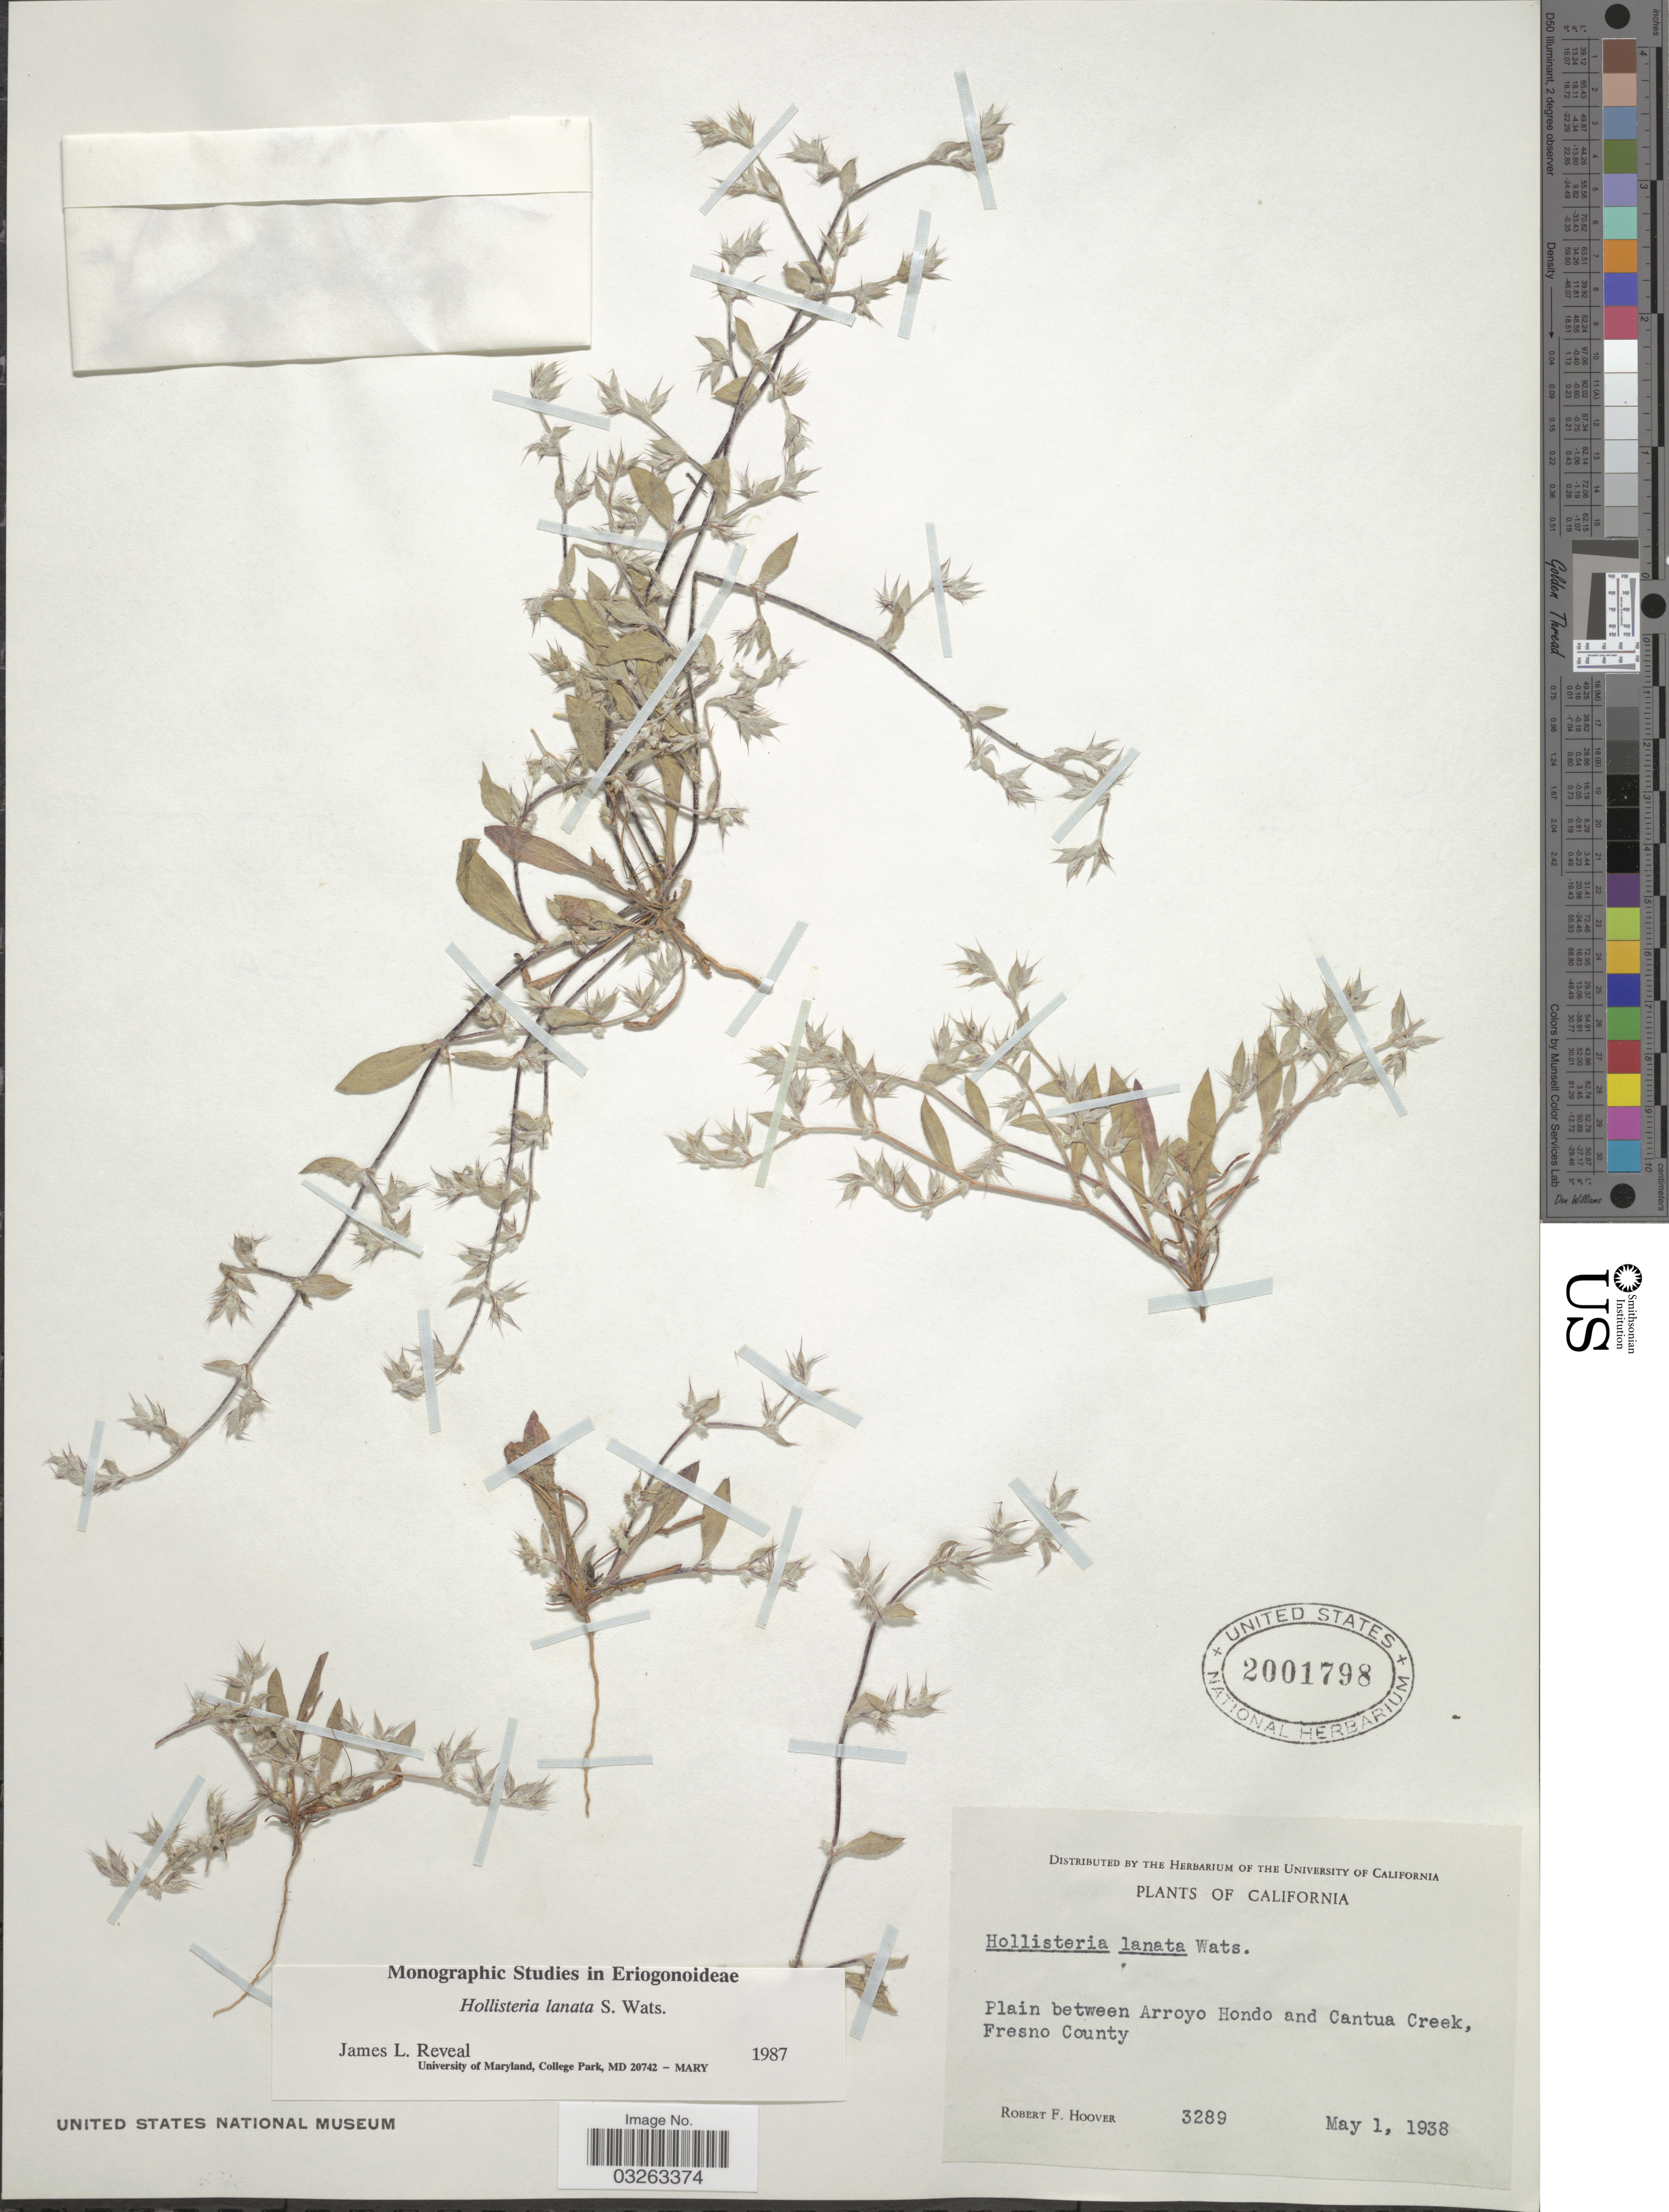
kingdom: Plantae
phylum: Tracheophyta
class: Magnoliopsida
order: Caryophyllales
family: Polygonaceae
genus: Hollisteria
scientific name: Hollisteria lanata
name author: S. Watson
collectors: R. F. Hoover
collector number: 3289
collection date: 1938-05-01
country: United States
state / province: California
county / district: Fresno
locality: Plain between Arroyo Hondo and Cantua Creek, Fresno County.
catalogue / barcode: US 2001798